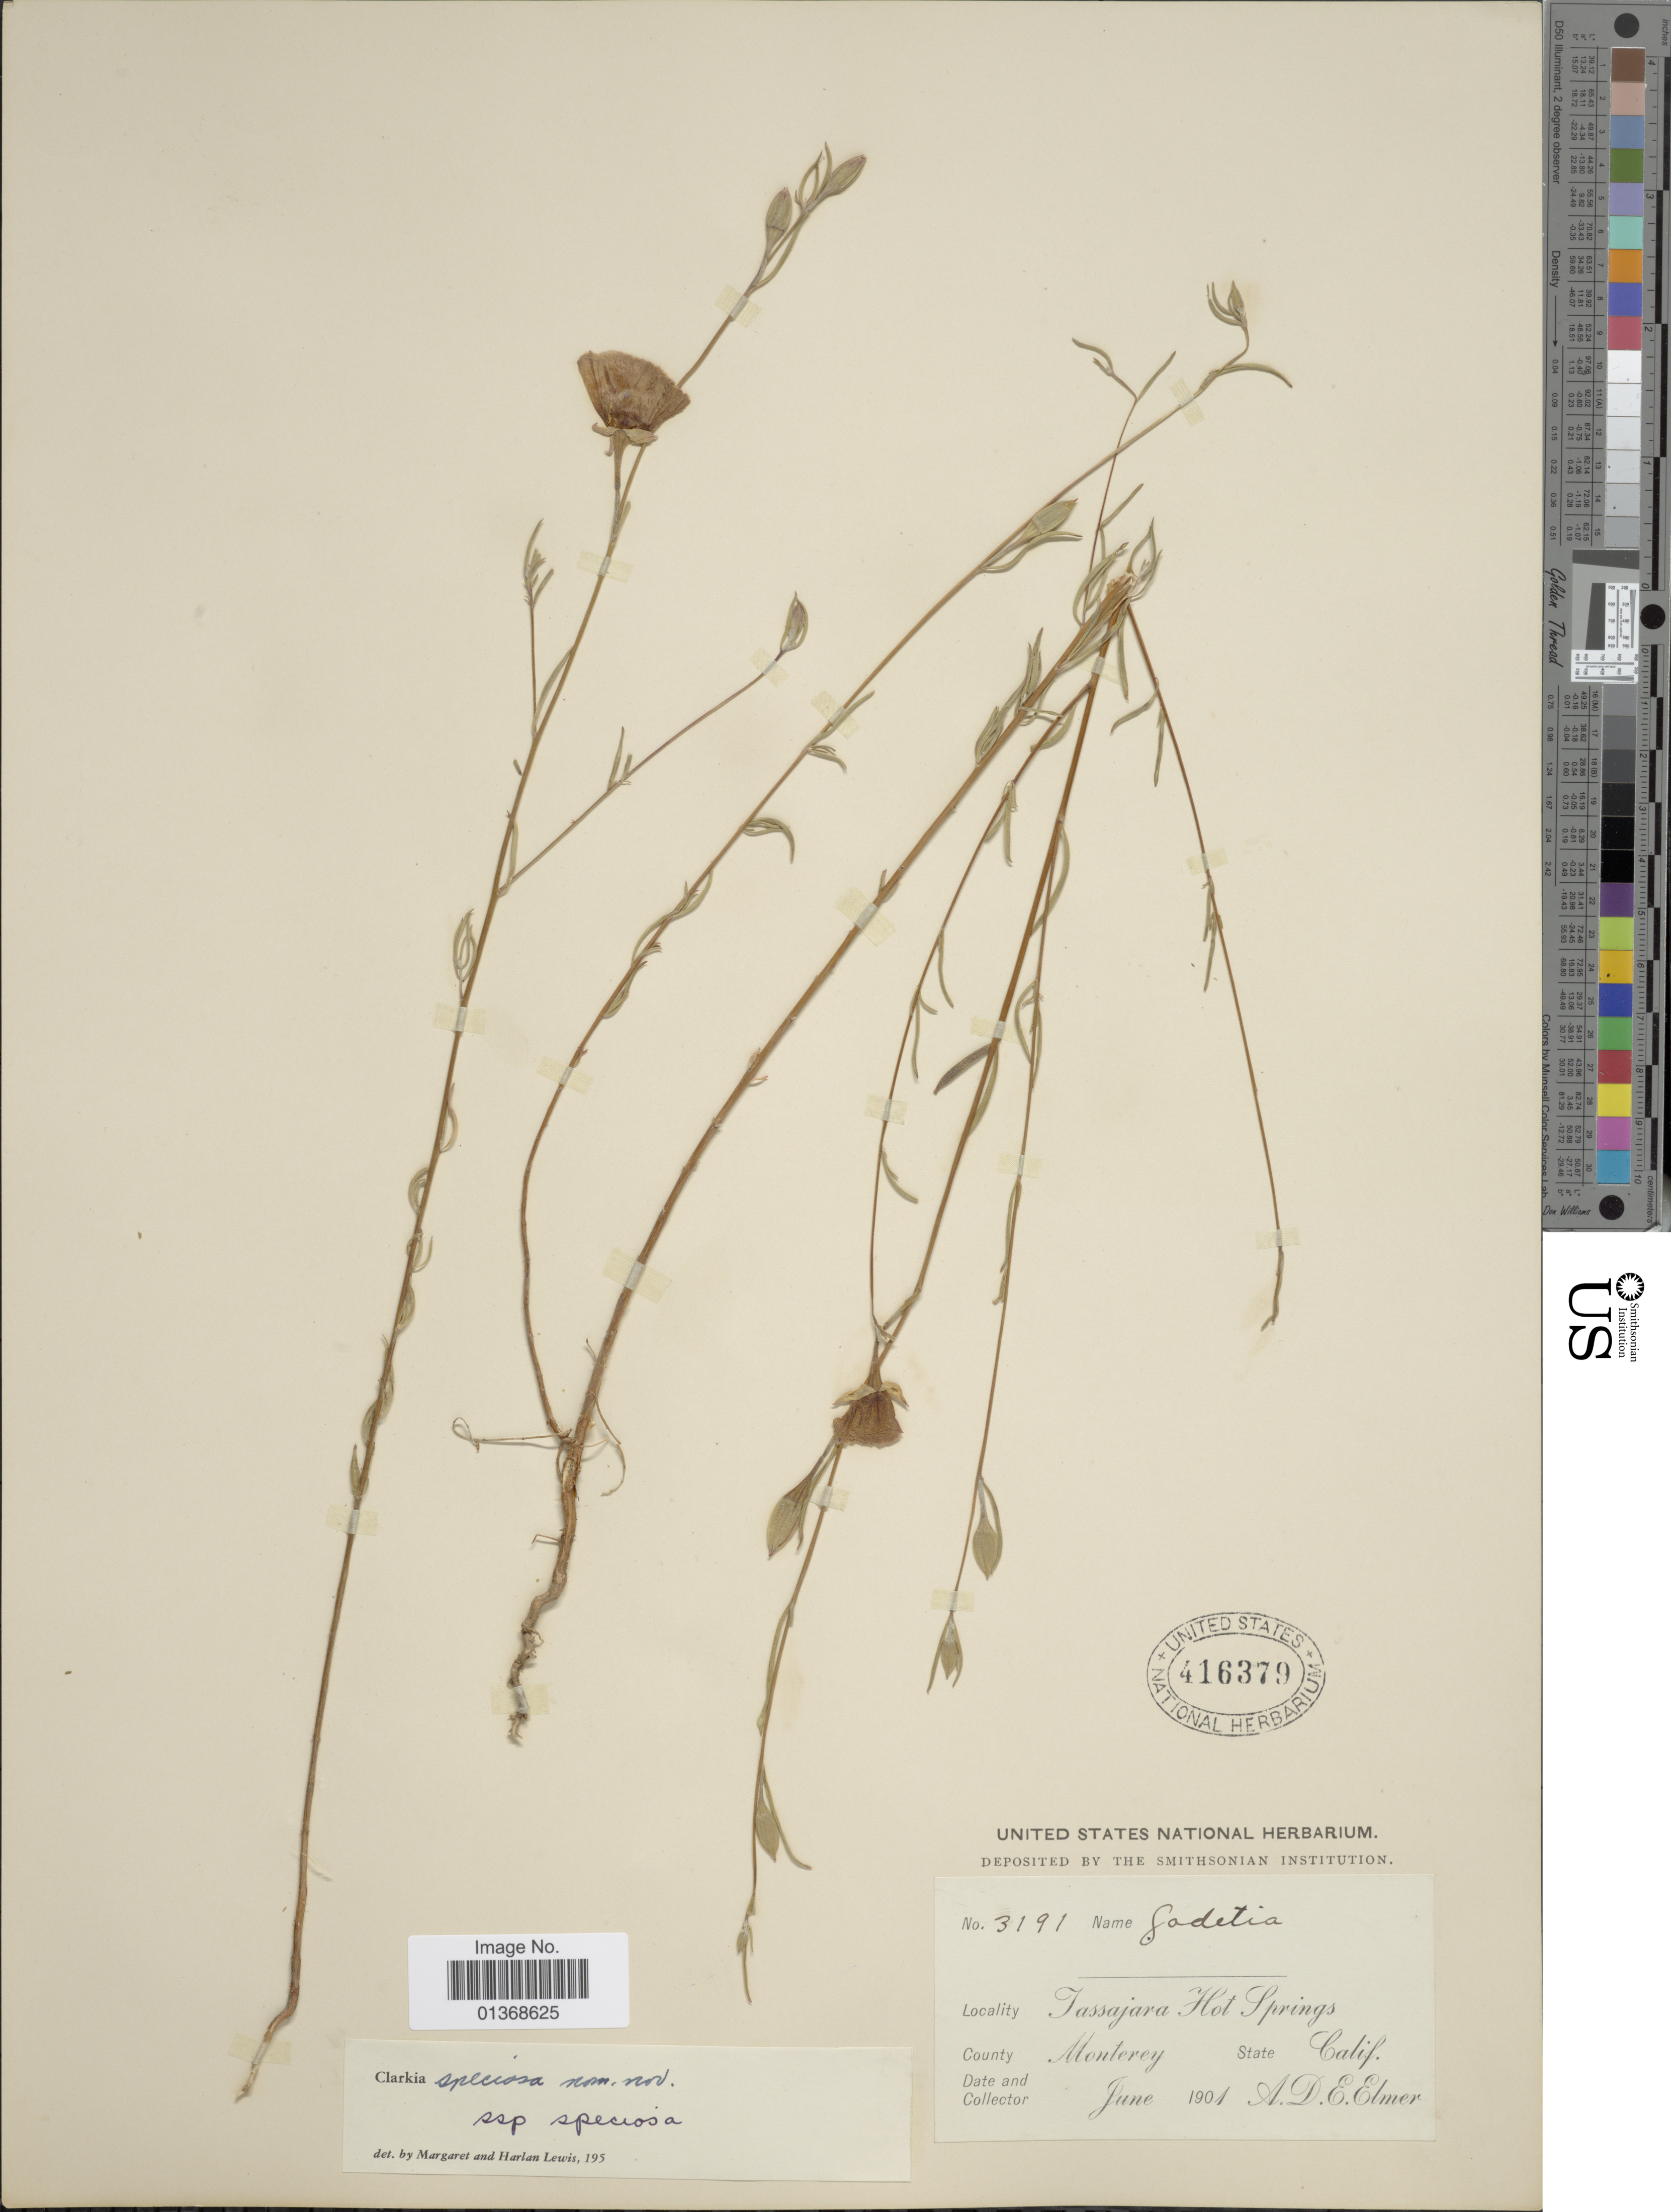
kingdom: Plantae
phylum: Tracheophyta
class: Magnoliopsida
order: Myrtales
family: Onagraceae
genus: Clarkia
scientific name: Clarkia speciosa subsp. speciosa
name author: F. H. Lewis & M.E. Lewis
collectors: A. D. E. Elmer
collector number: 3191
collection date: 1901-06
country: United States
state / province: California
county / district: Monterey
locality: Tassajara Hot Springs, County Monterey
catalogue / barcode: US 416379